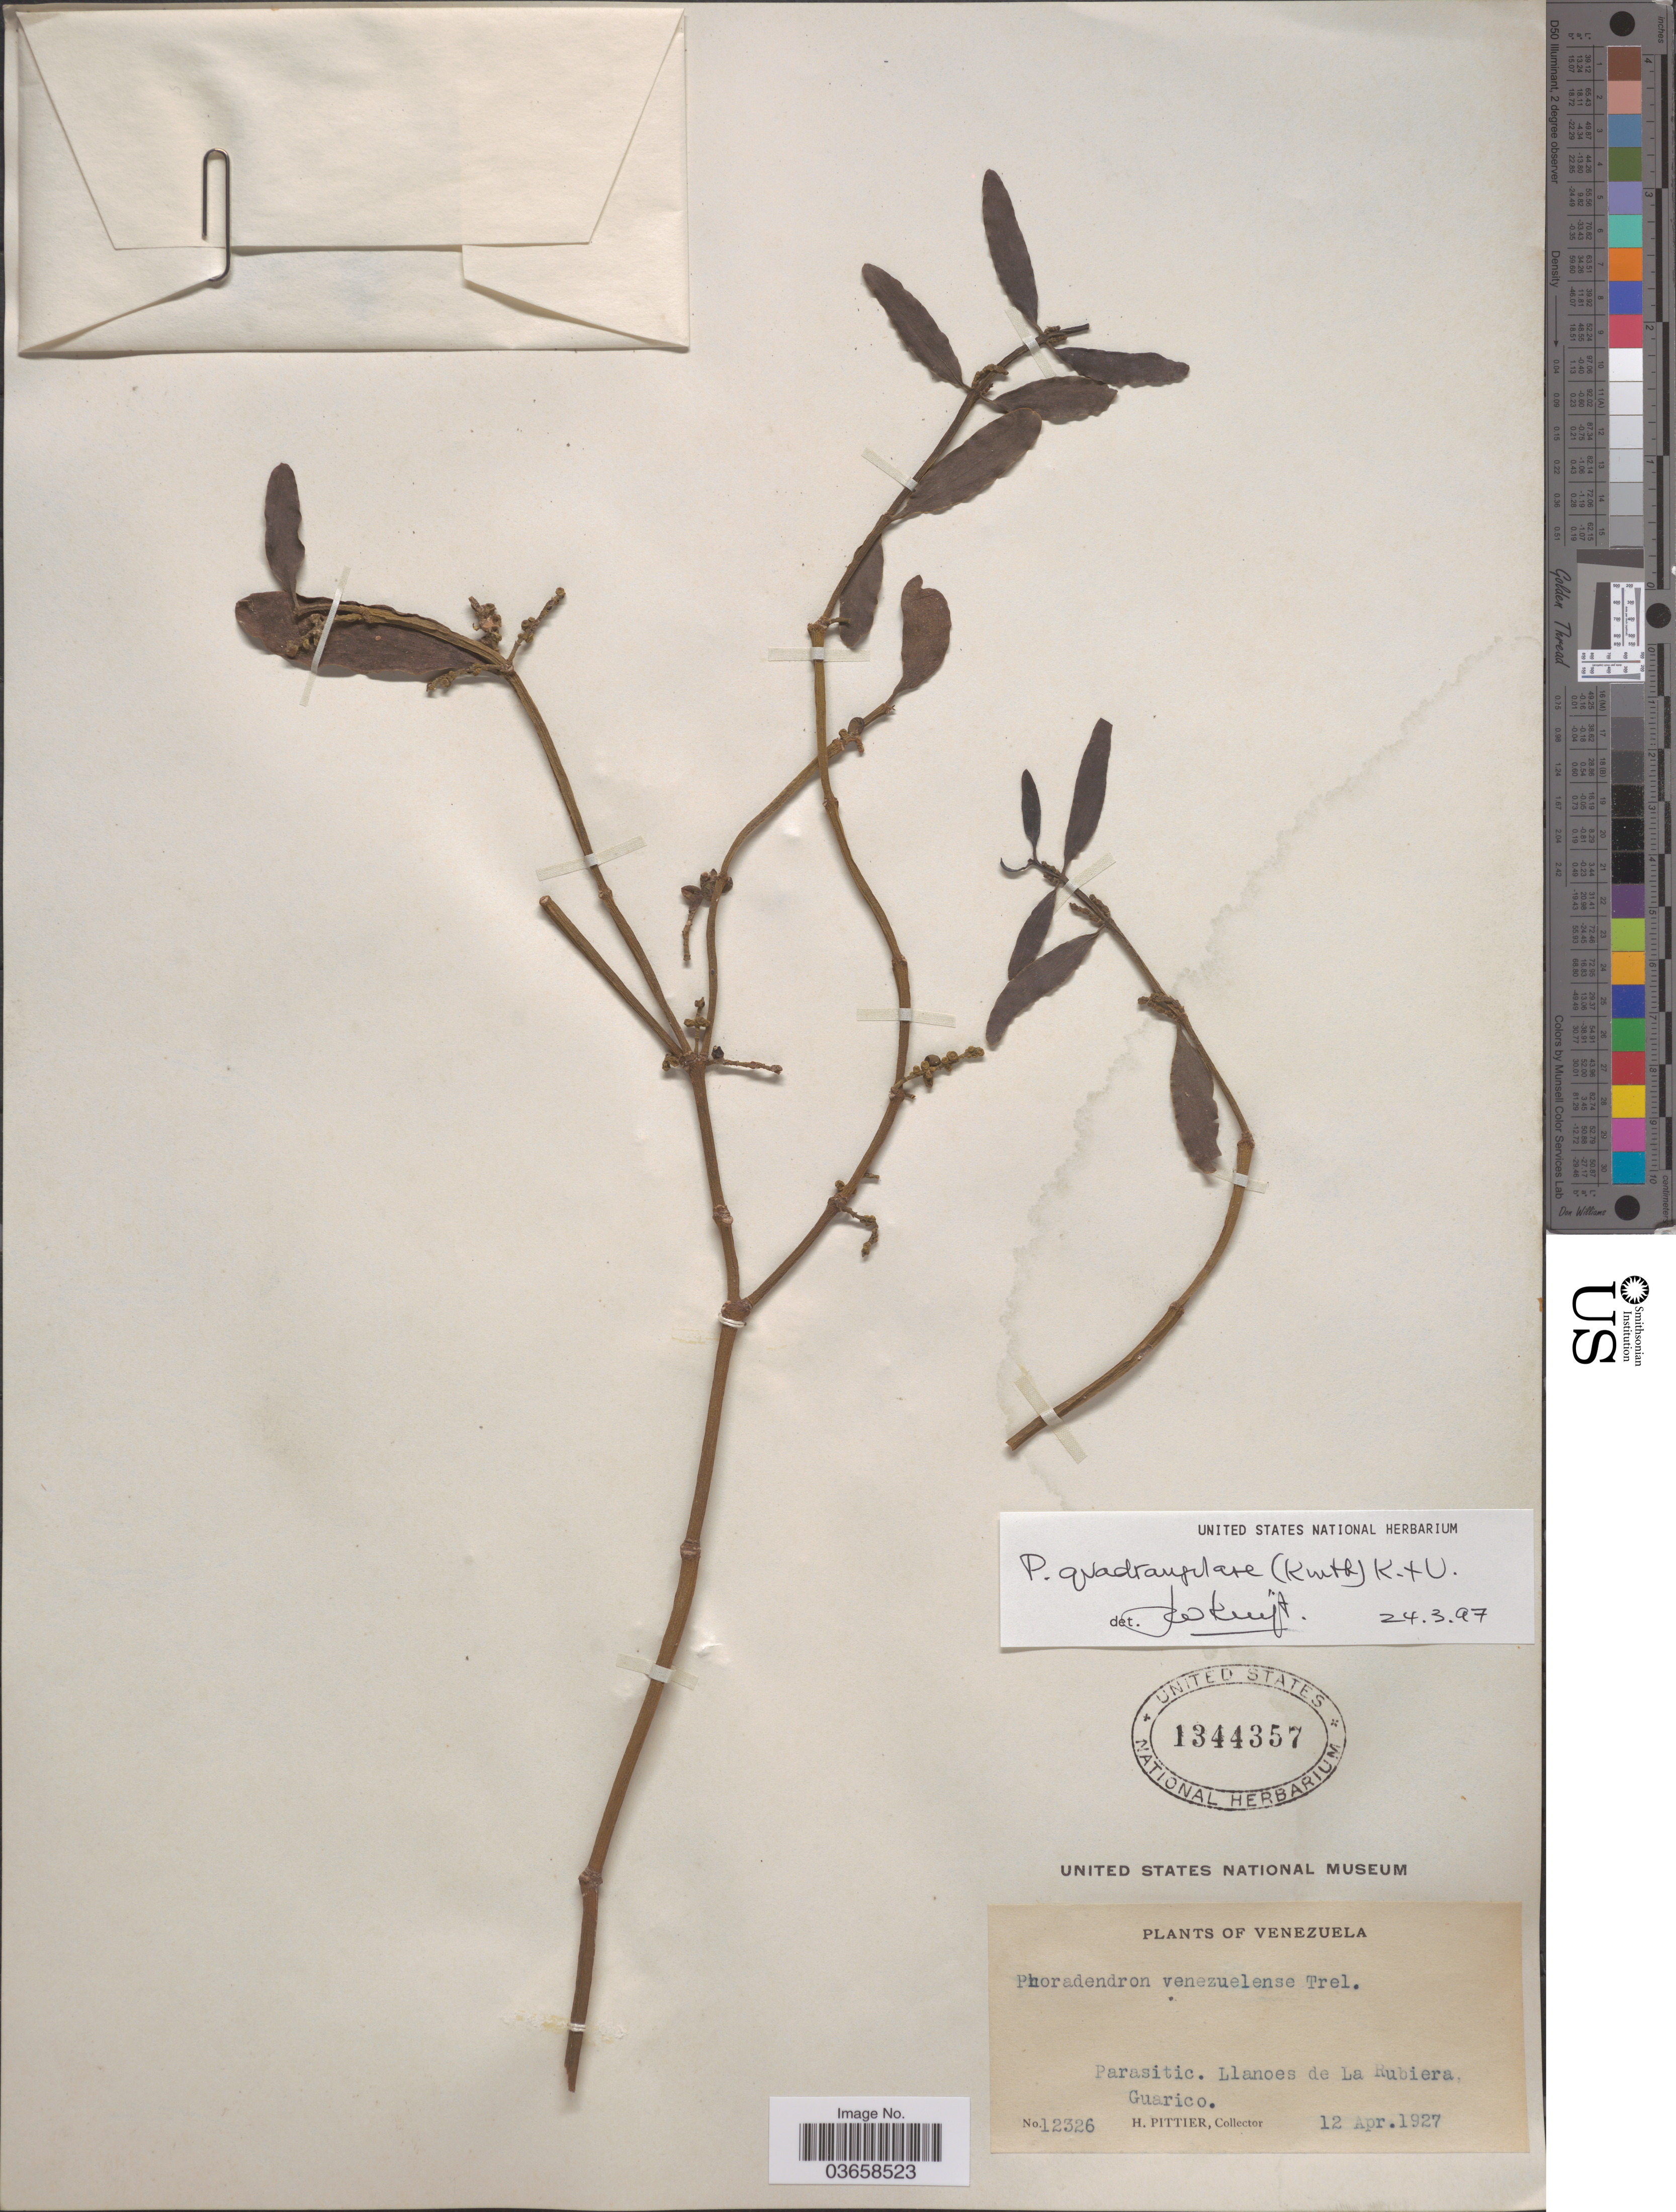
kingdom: Plantae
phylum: Tracheophyta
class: Magnoliopsida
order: Santalales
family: Viscaceae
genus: Phoradendron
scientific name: Phoradendron quadrangulare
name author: (Kunth) Griseb.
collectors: H. F. Pittier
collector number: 12326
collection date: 1927-04-12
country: Venezuela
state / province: Guárico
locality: Llanoes de La Rubiera.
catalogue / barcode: US 1344357